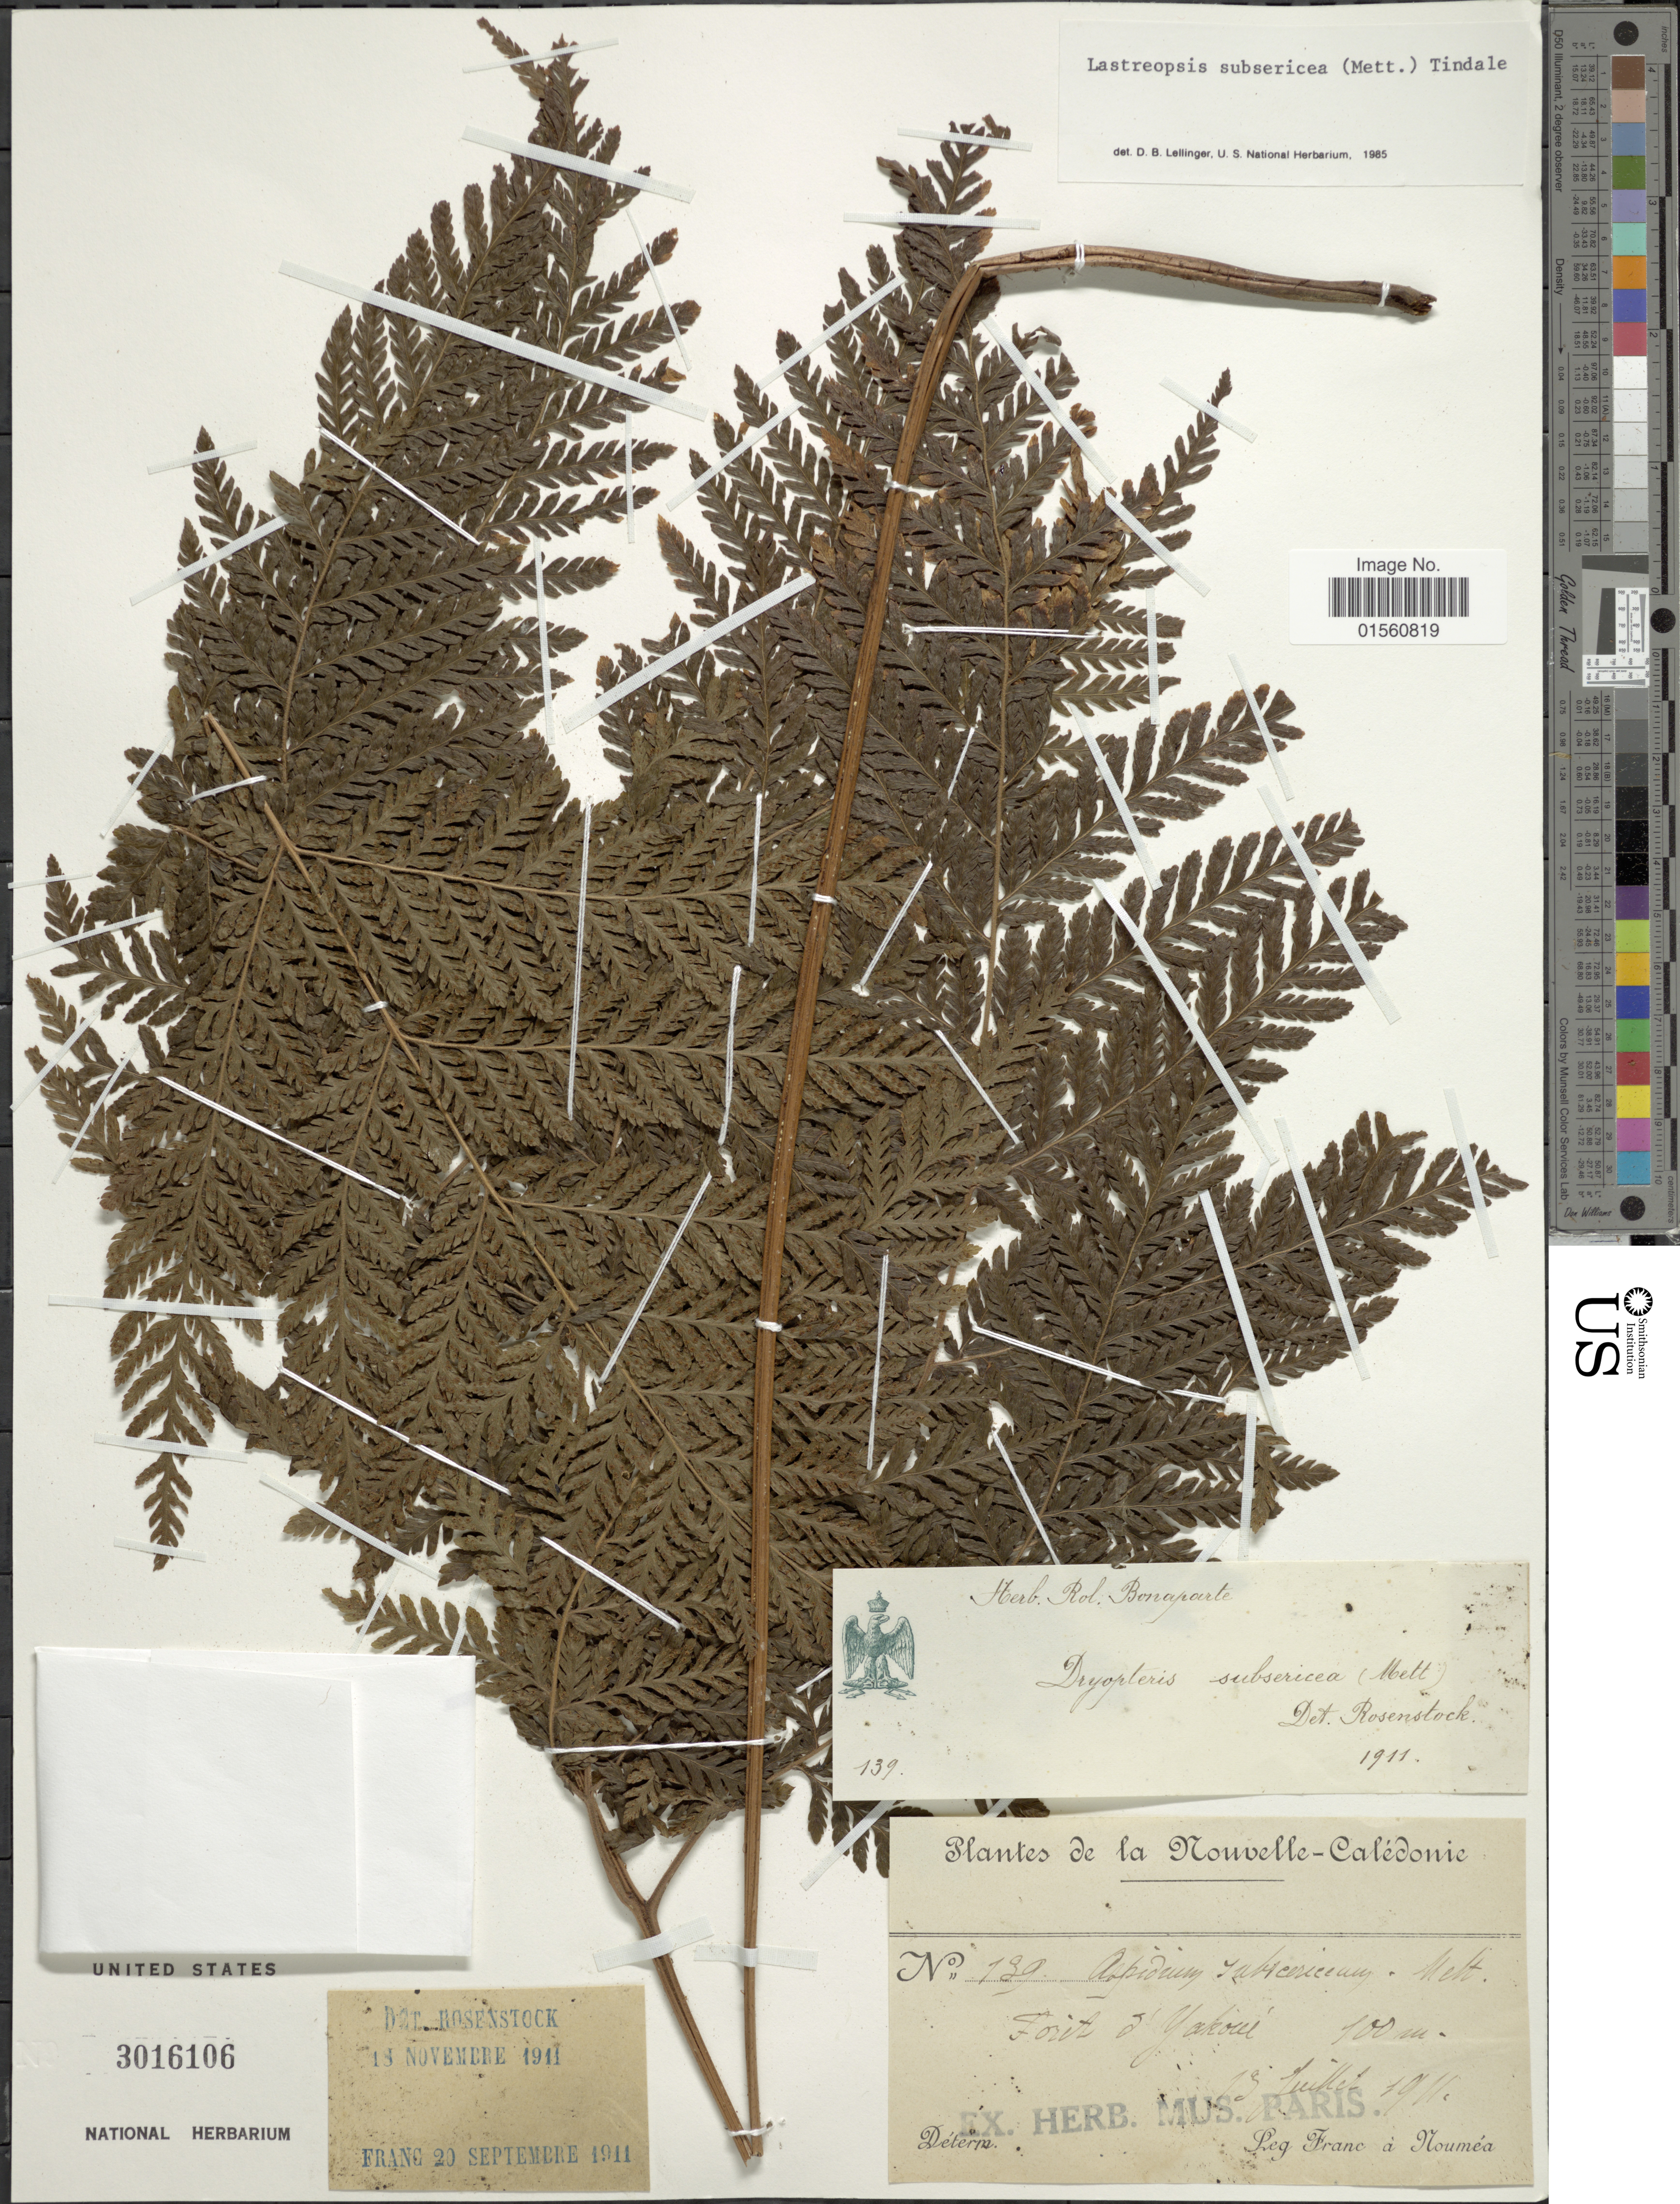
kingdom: Plantae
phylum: Tracheophyta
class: Polypodiopsida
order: Polypodiales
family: Dryopteridaceae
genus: Lastreopsis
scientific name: Lastreopsis subsericea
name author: (Mett.) Tindale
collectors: Franc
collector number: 139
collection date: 1911-07-13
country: New Caledonia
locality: Forêt d' Yahoué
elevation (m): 100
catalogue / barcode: US 3016106